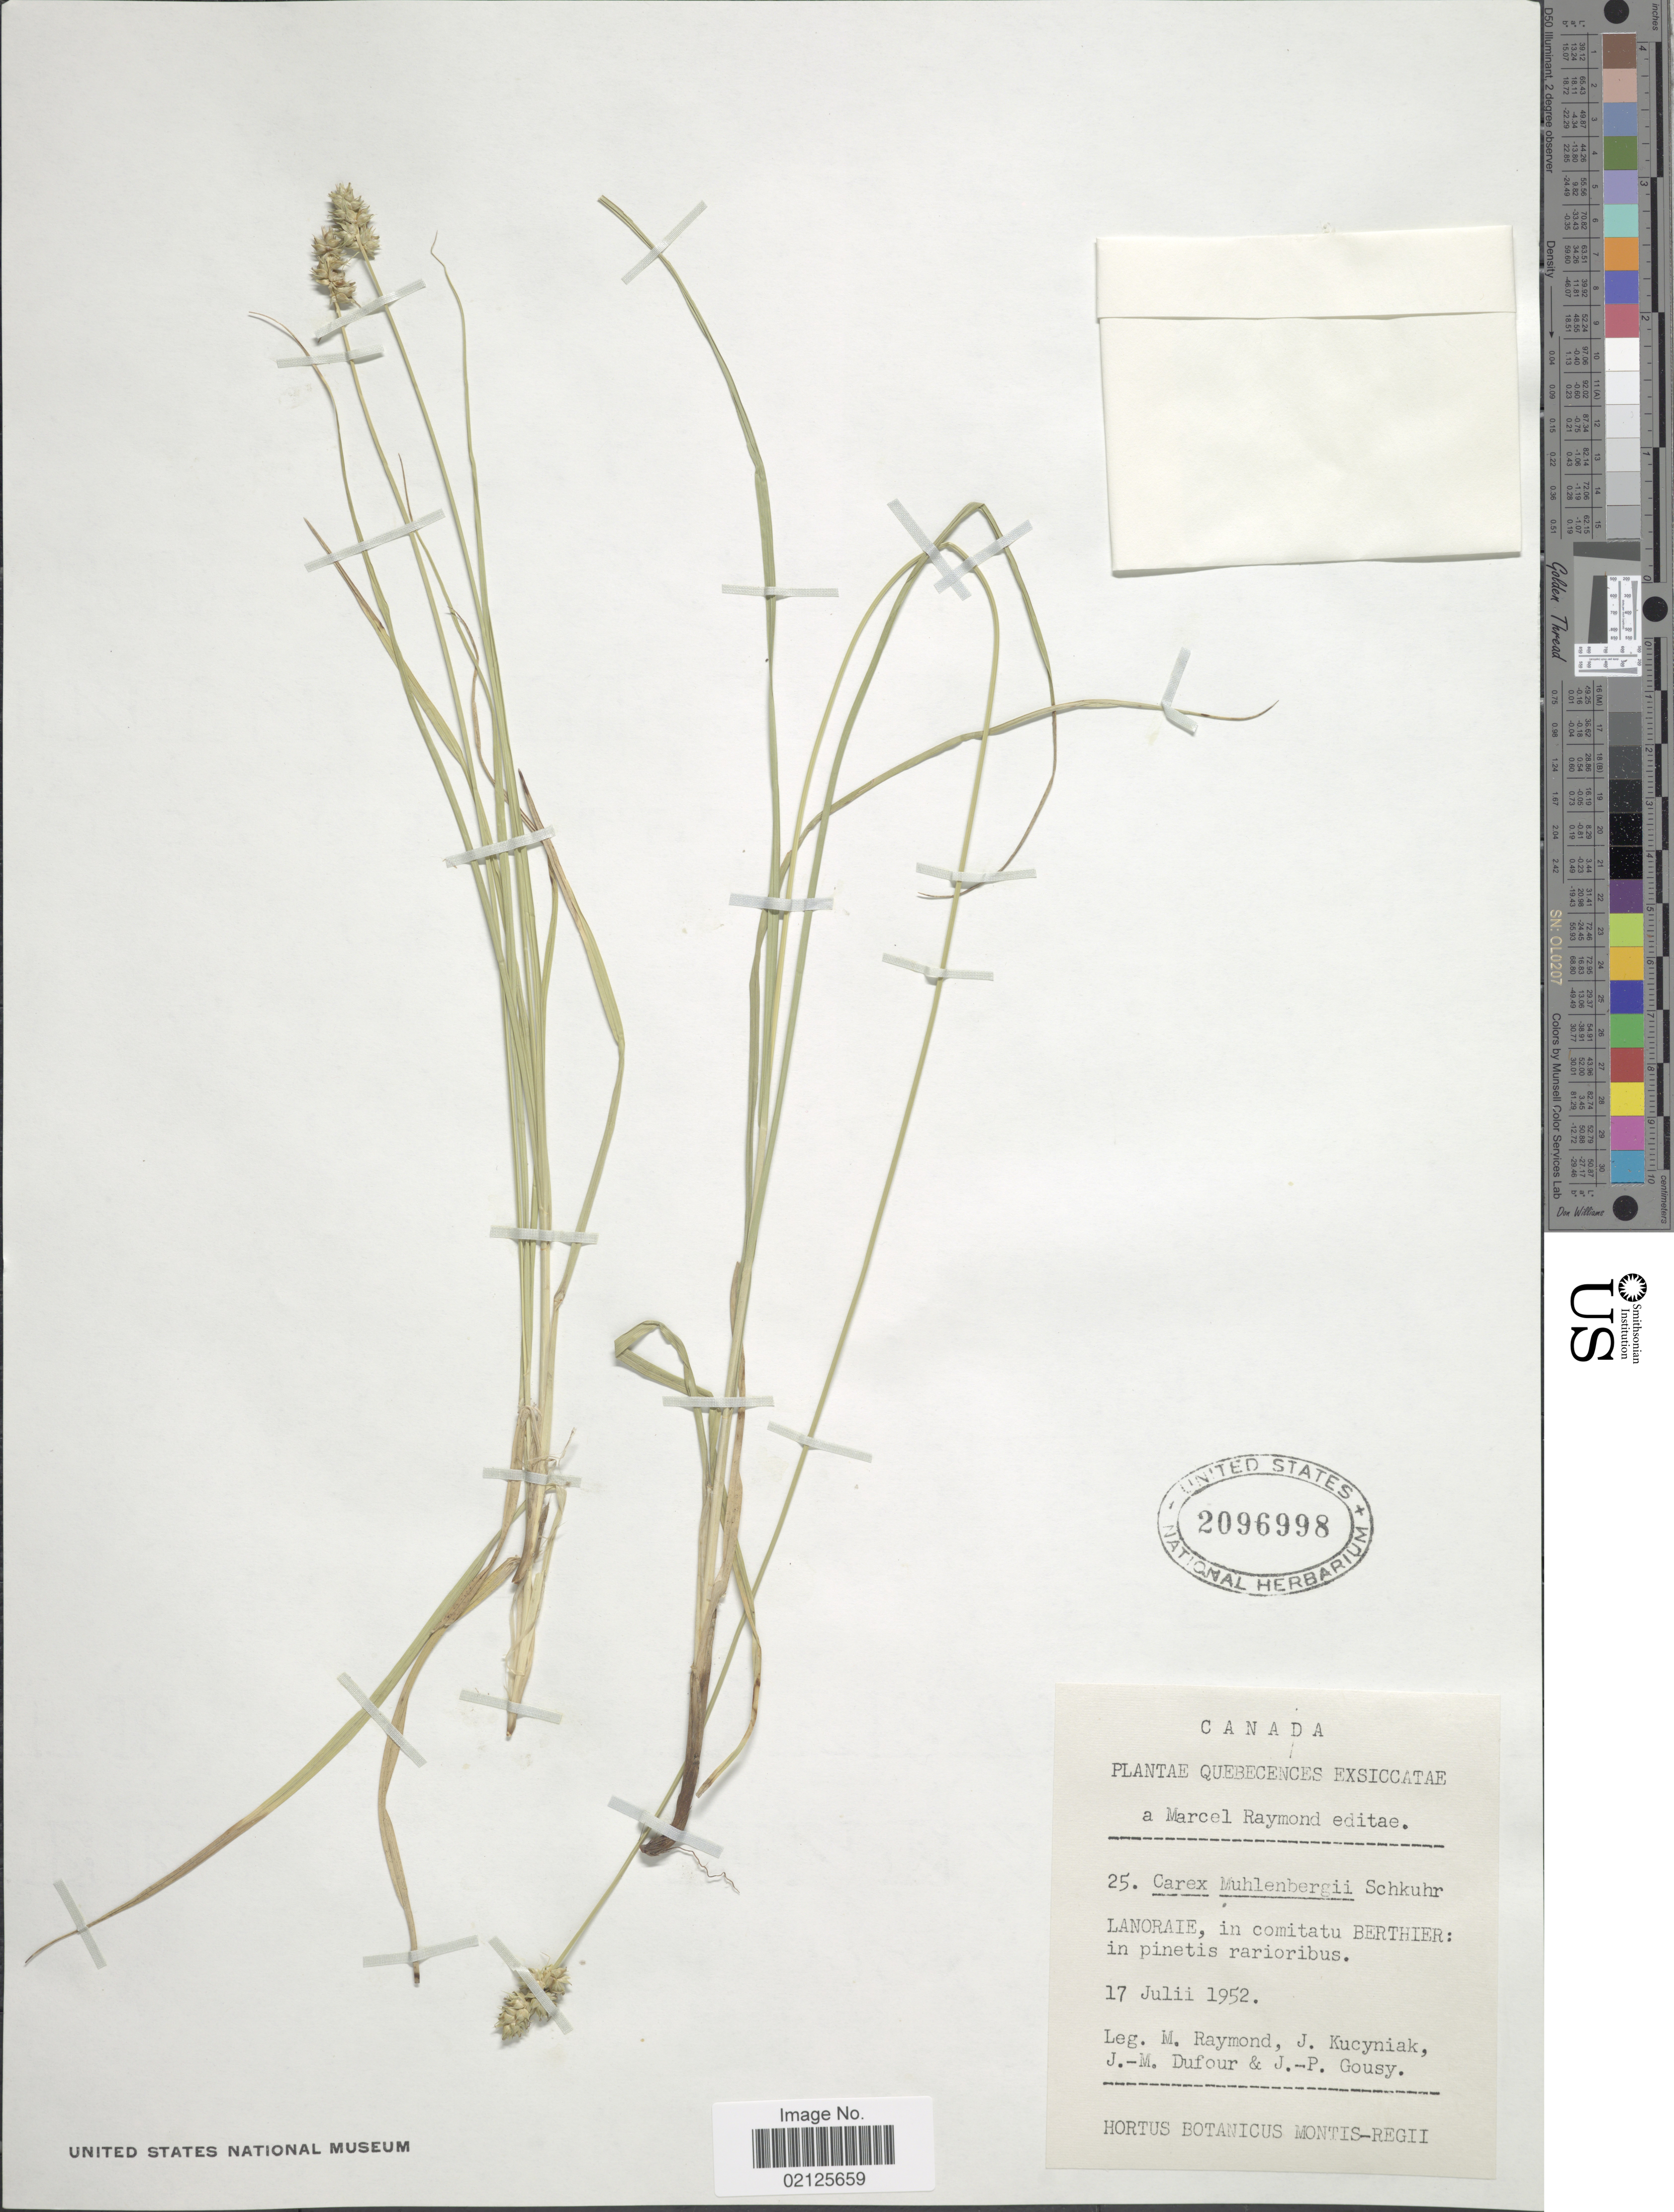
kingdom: Plantae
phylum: Tracheophyta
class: Liliopsida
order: Poales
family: Cyperaceae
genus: Carex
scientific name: Carex muehlenbergii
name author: Willd.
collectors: M. Raymond, J. Kucyniak, J. Dufour & J. Gousy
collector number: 25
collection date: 1952-07-17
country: Canada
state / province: Quebec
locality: Lanoraie, in comitatu Berthier: in pinetis rarioribus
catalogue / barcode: US 2096998